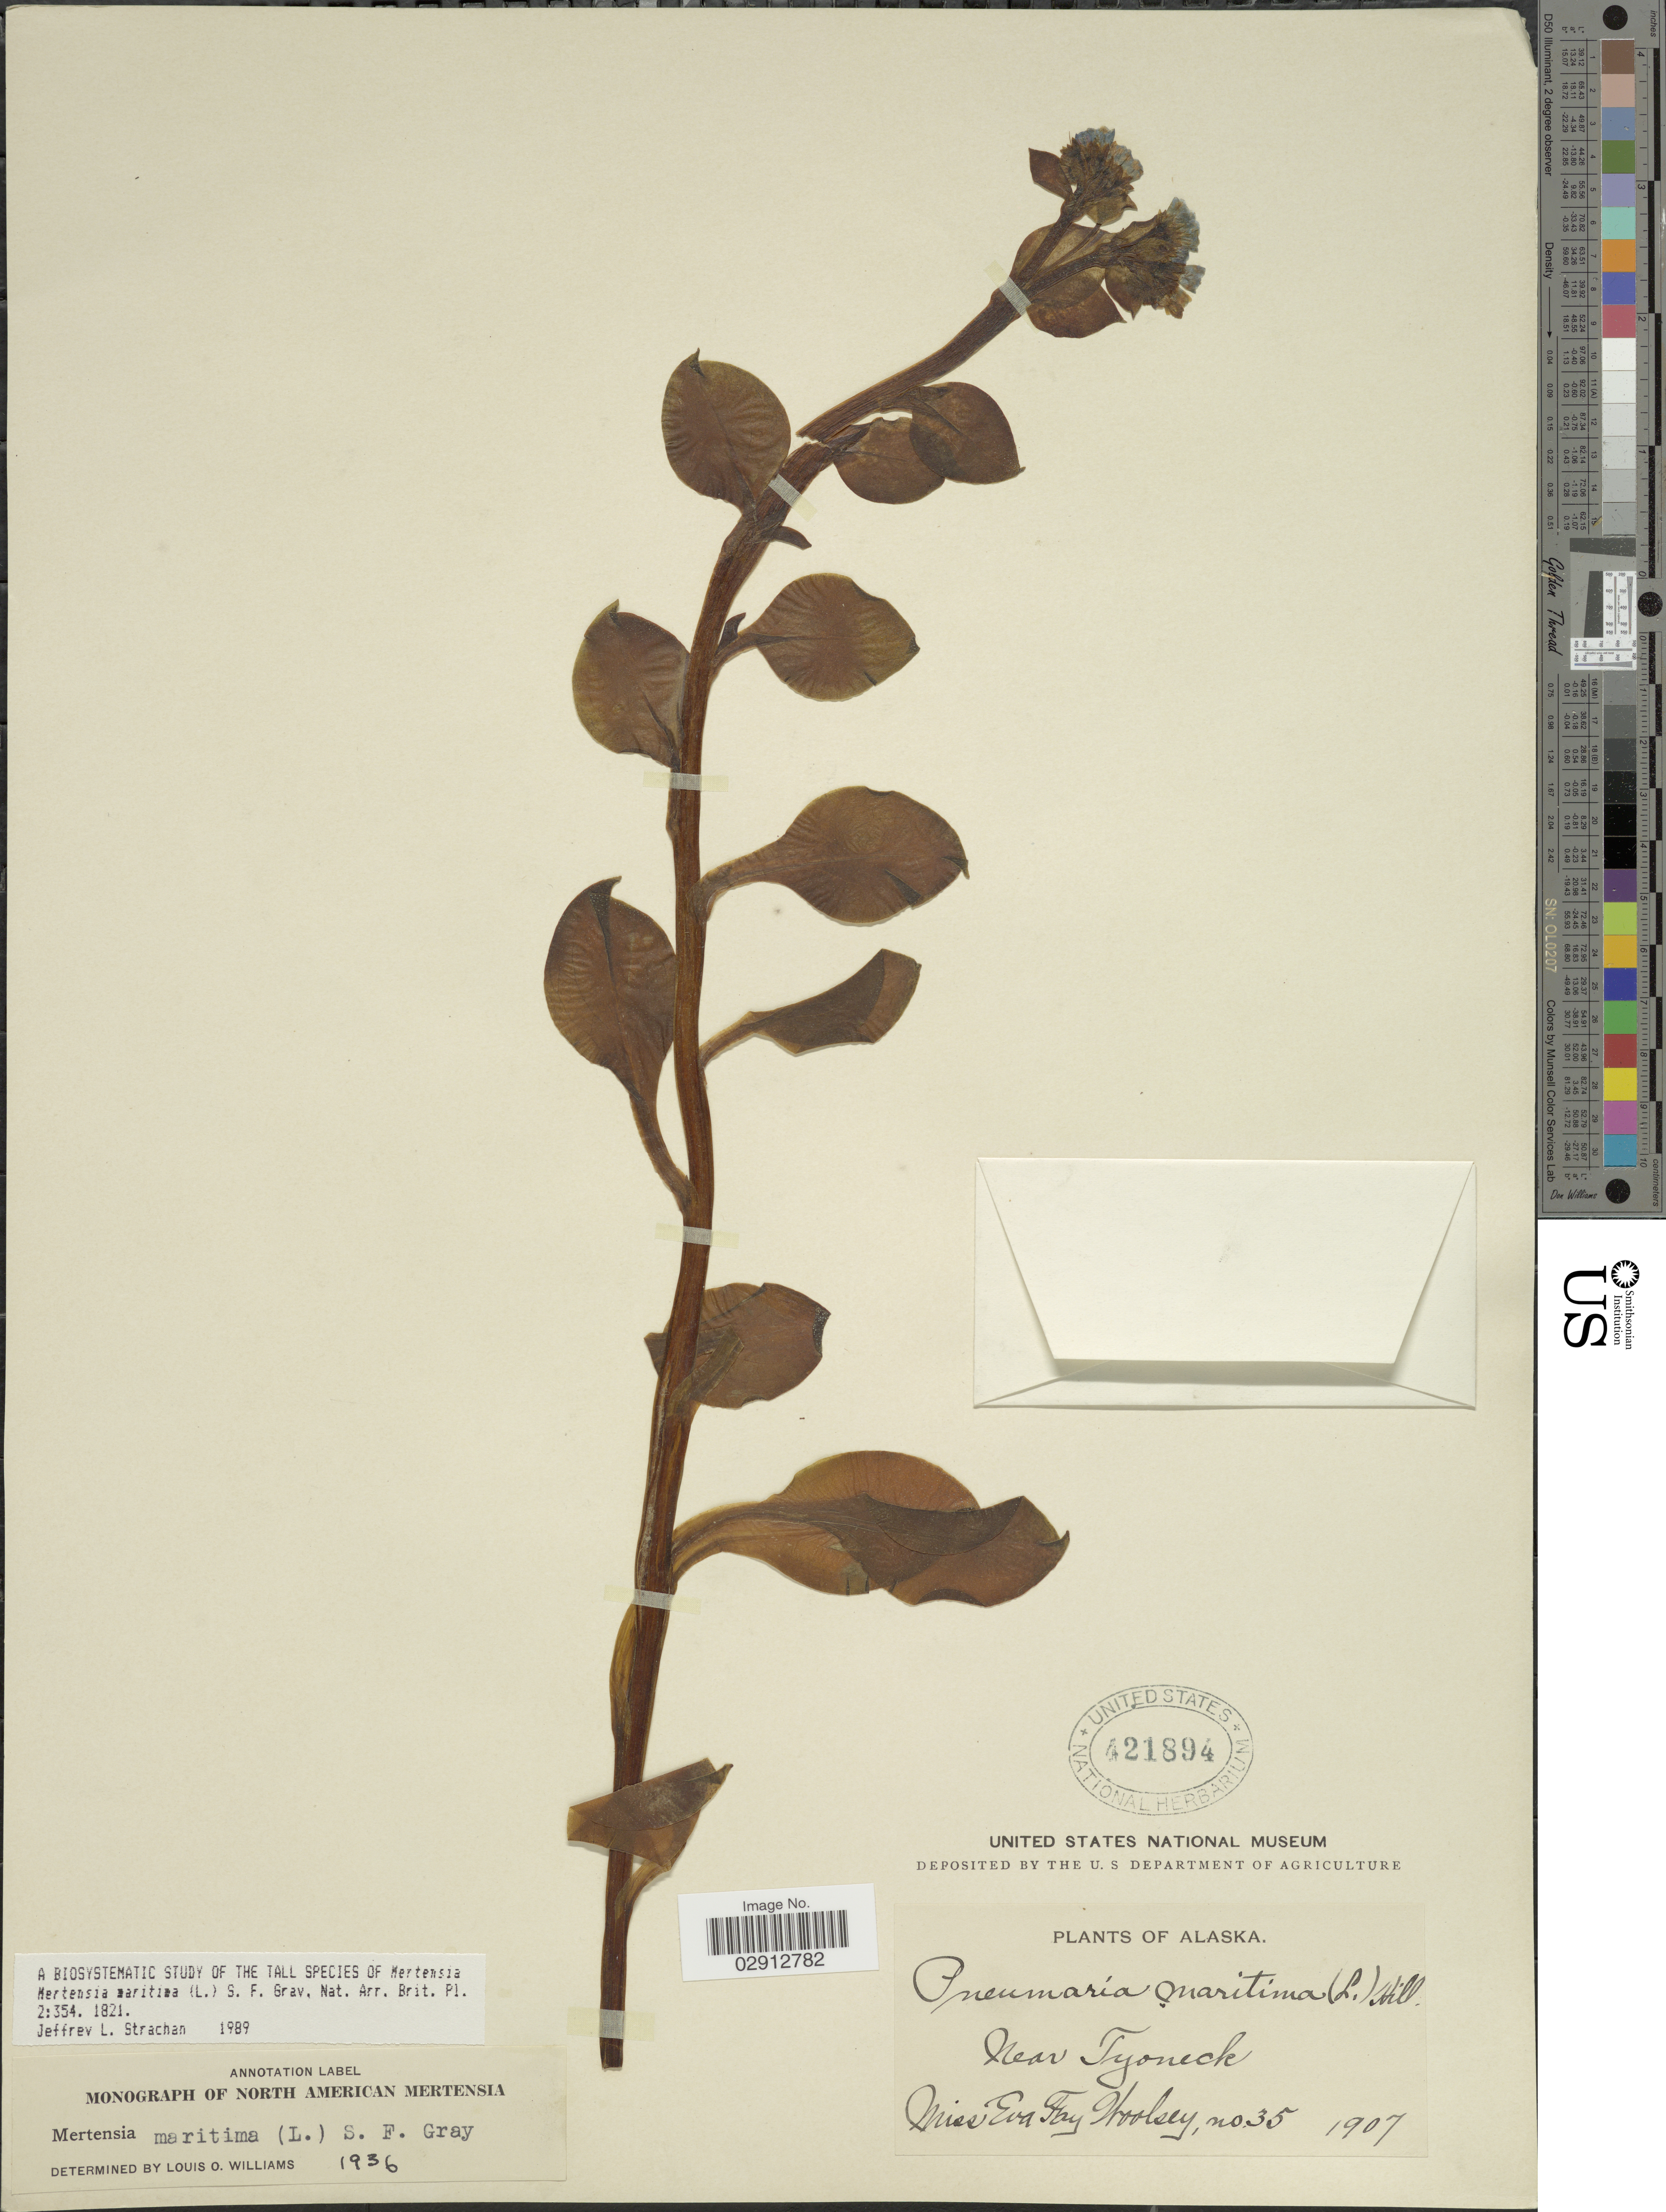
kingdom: Plantae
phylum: Tracheophyta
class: Magnoliopsida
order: Boraginales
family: Boraginaceae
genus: Mertensia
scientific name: Mertensia maritima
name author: (L.) S.F. Gray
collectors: E. Woolsey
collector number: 35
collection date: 1907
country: United States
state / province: Alaska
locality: Near Tyoneck.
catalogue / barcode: US 421894